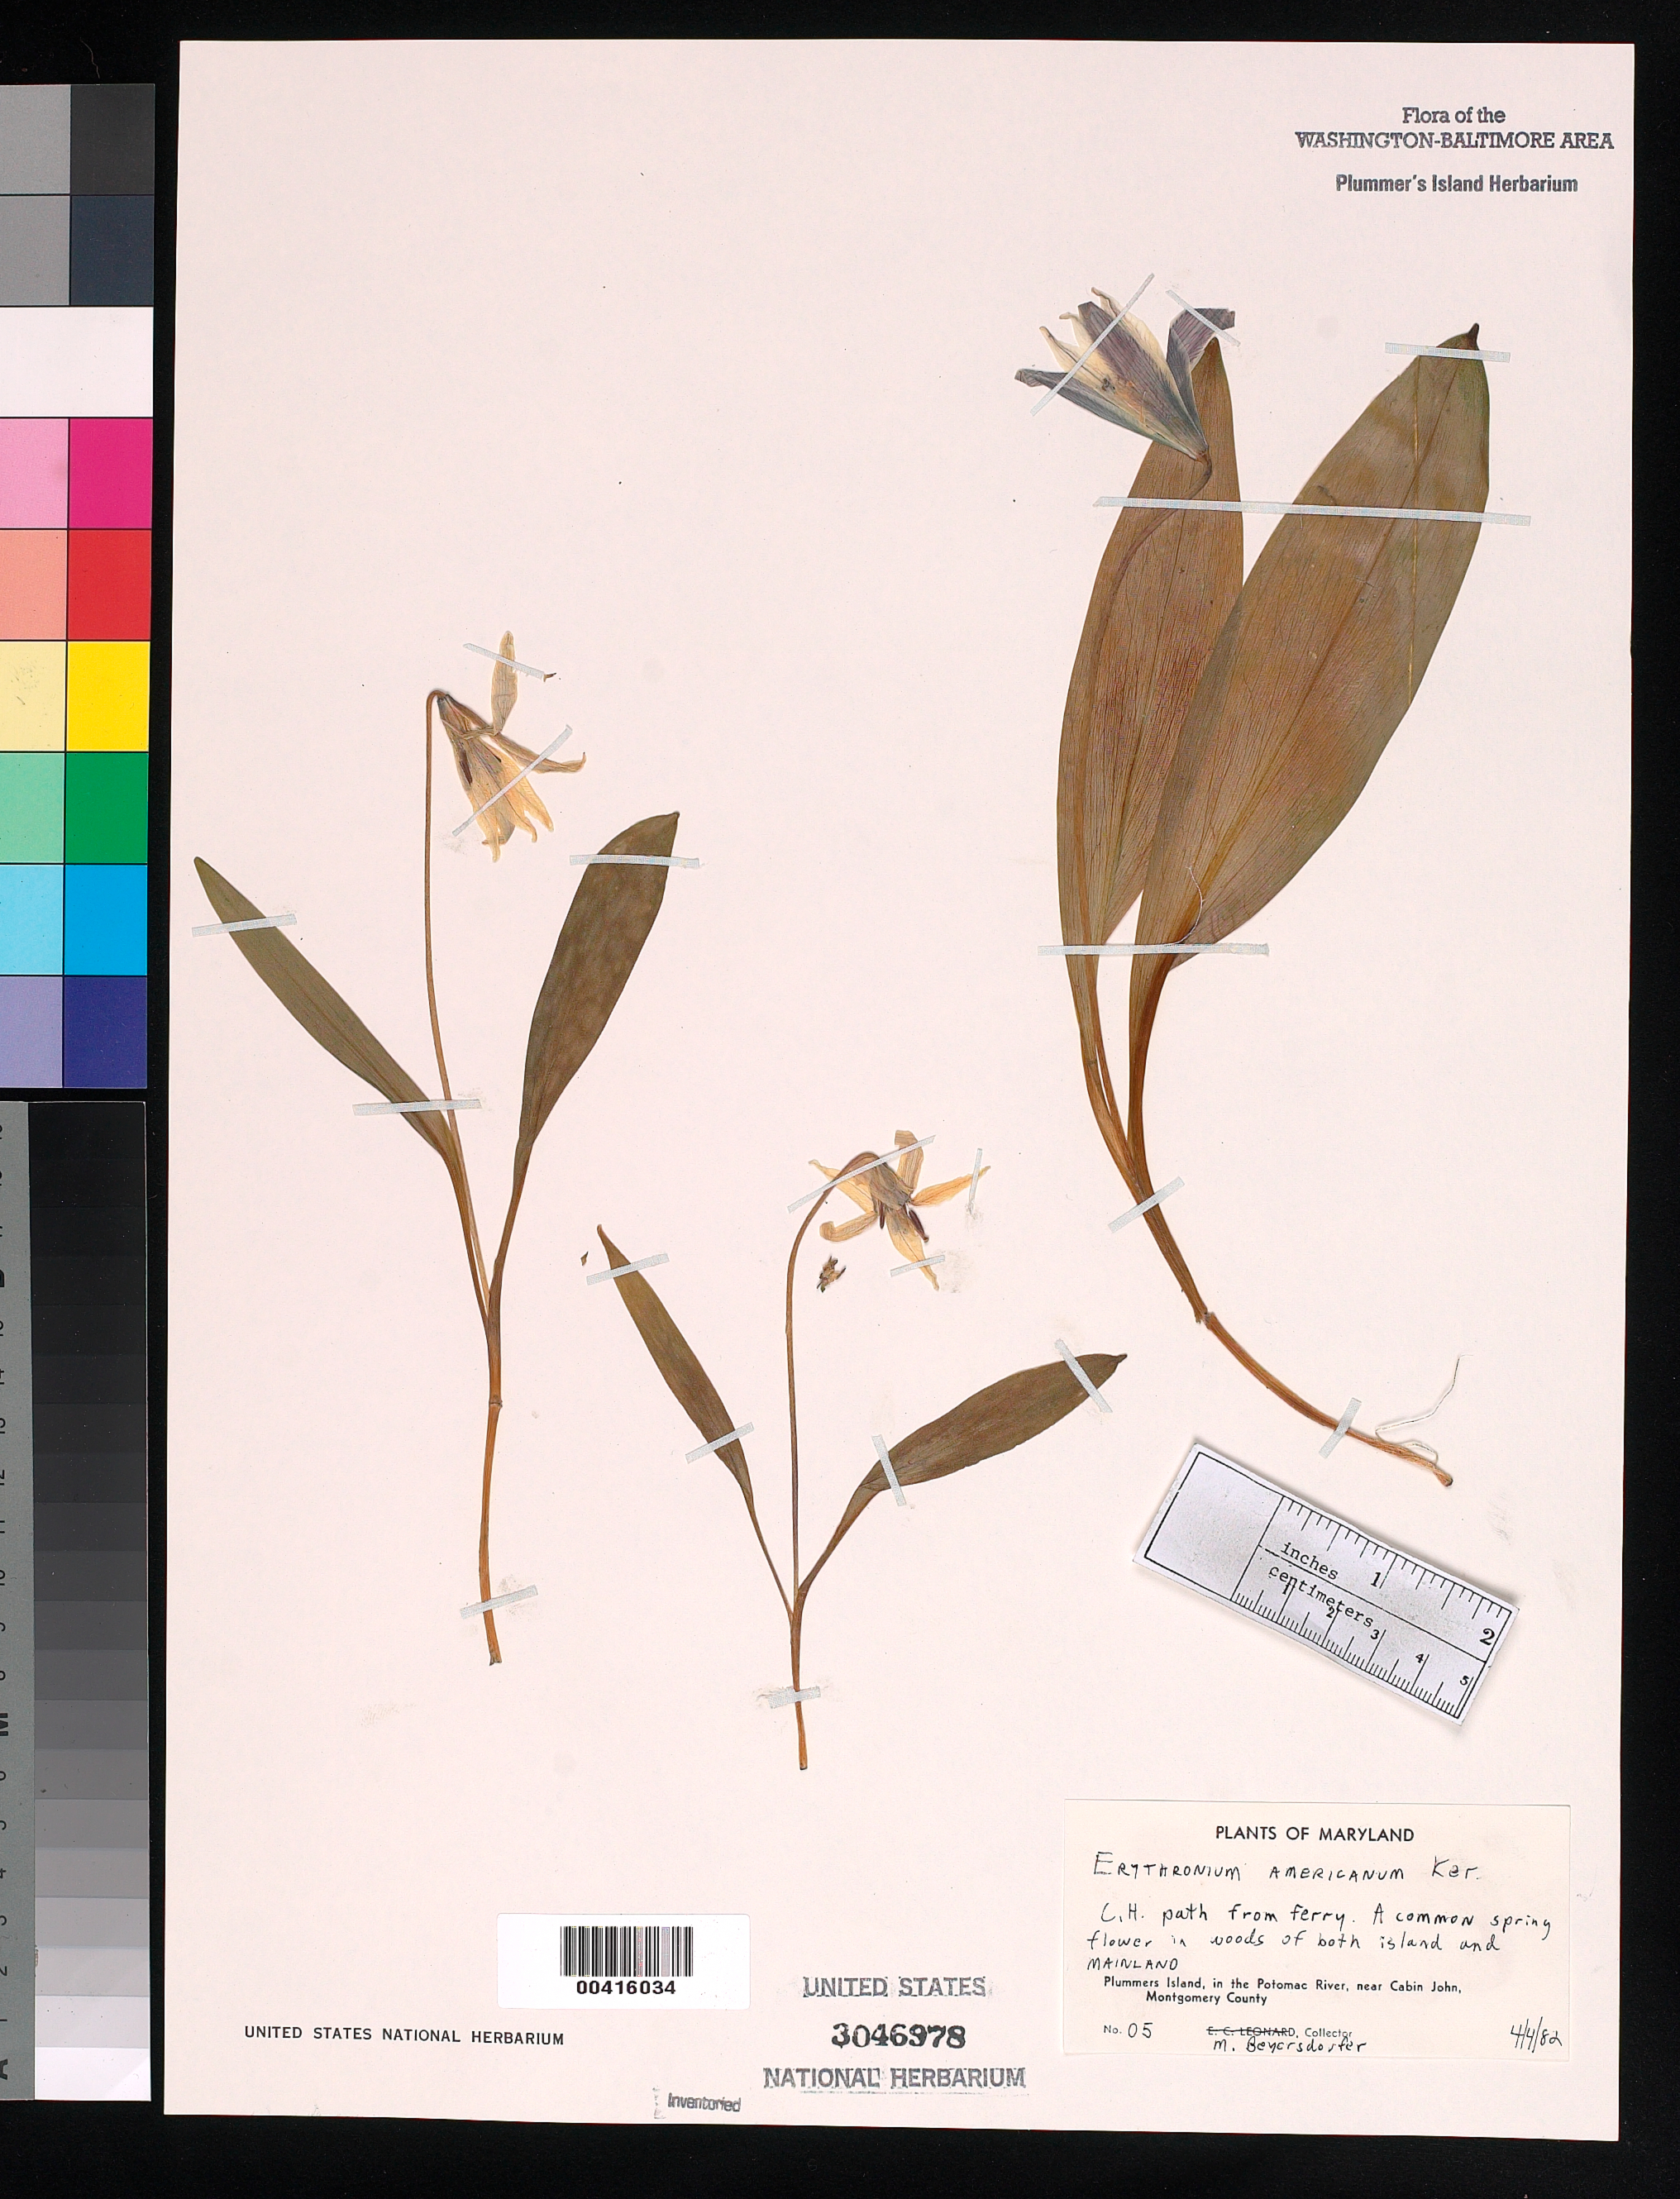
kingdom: Plantae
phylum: Tracheophyta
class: Liliopsida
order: Liliales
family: Liliaceae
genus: Erythronium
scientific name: Erythronium americanum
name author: Ker Gawl.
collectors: M. Beyersdorfer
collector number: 5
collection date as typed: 04 Apr 1982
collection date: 1982-04-04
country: United States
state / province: Maryland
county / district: Montgomery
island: Plummers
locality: Plummer's Island; Cabin Hill path from Ferry C. & O. Canal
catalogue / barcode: US 3046978